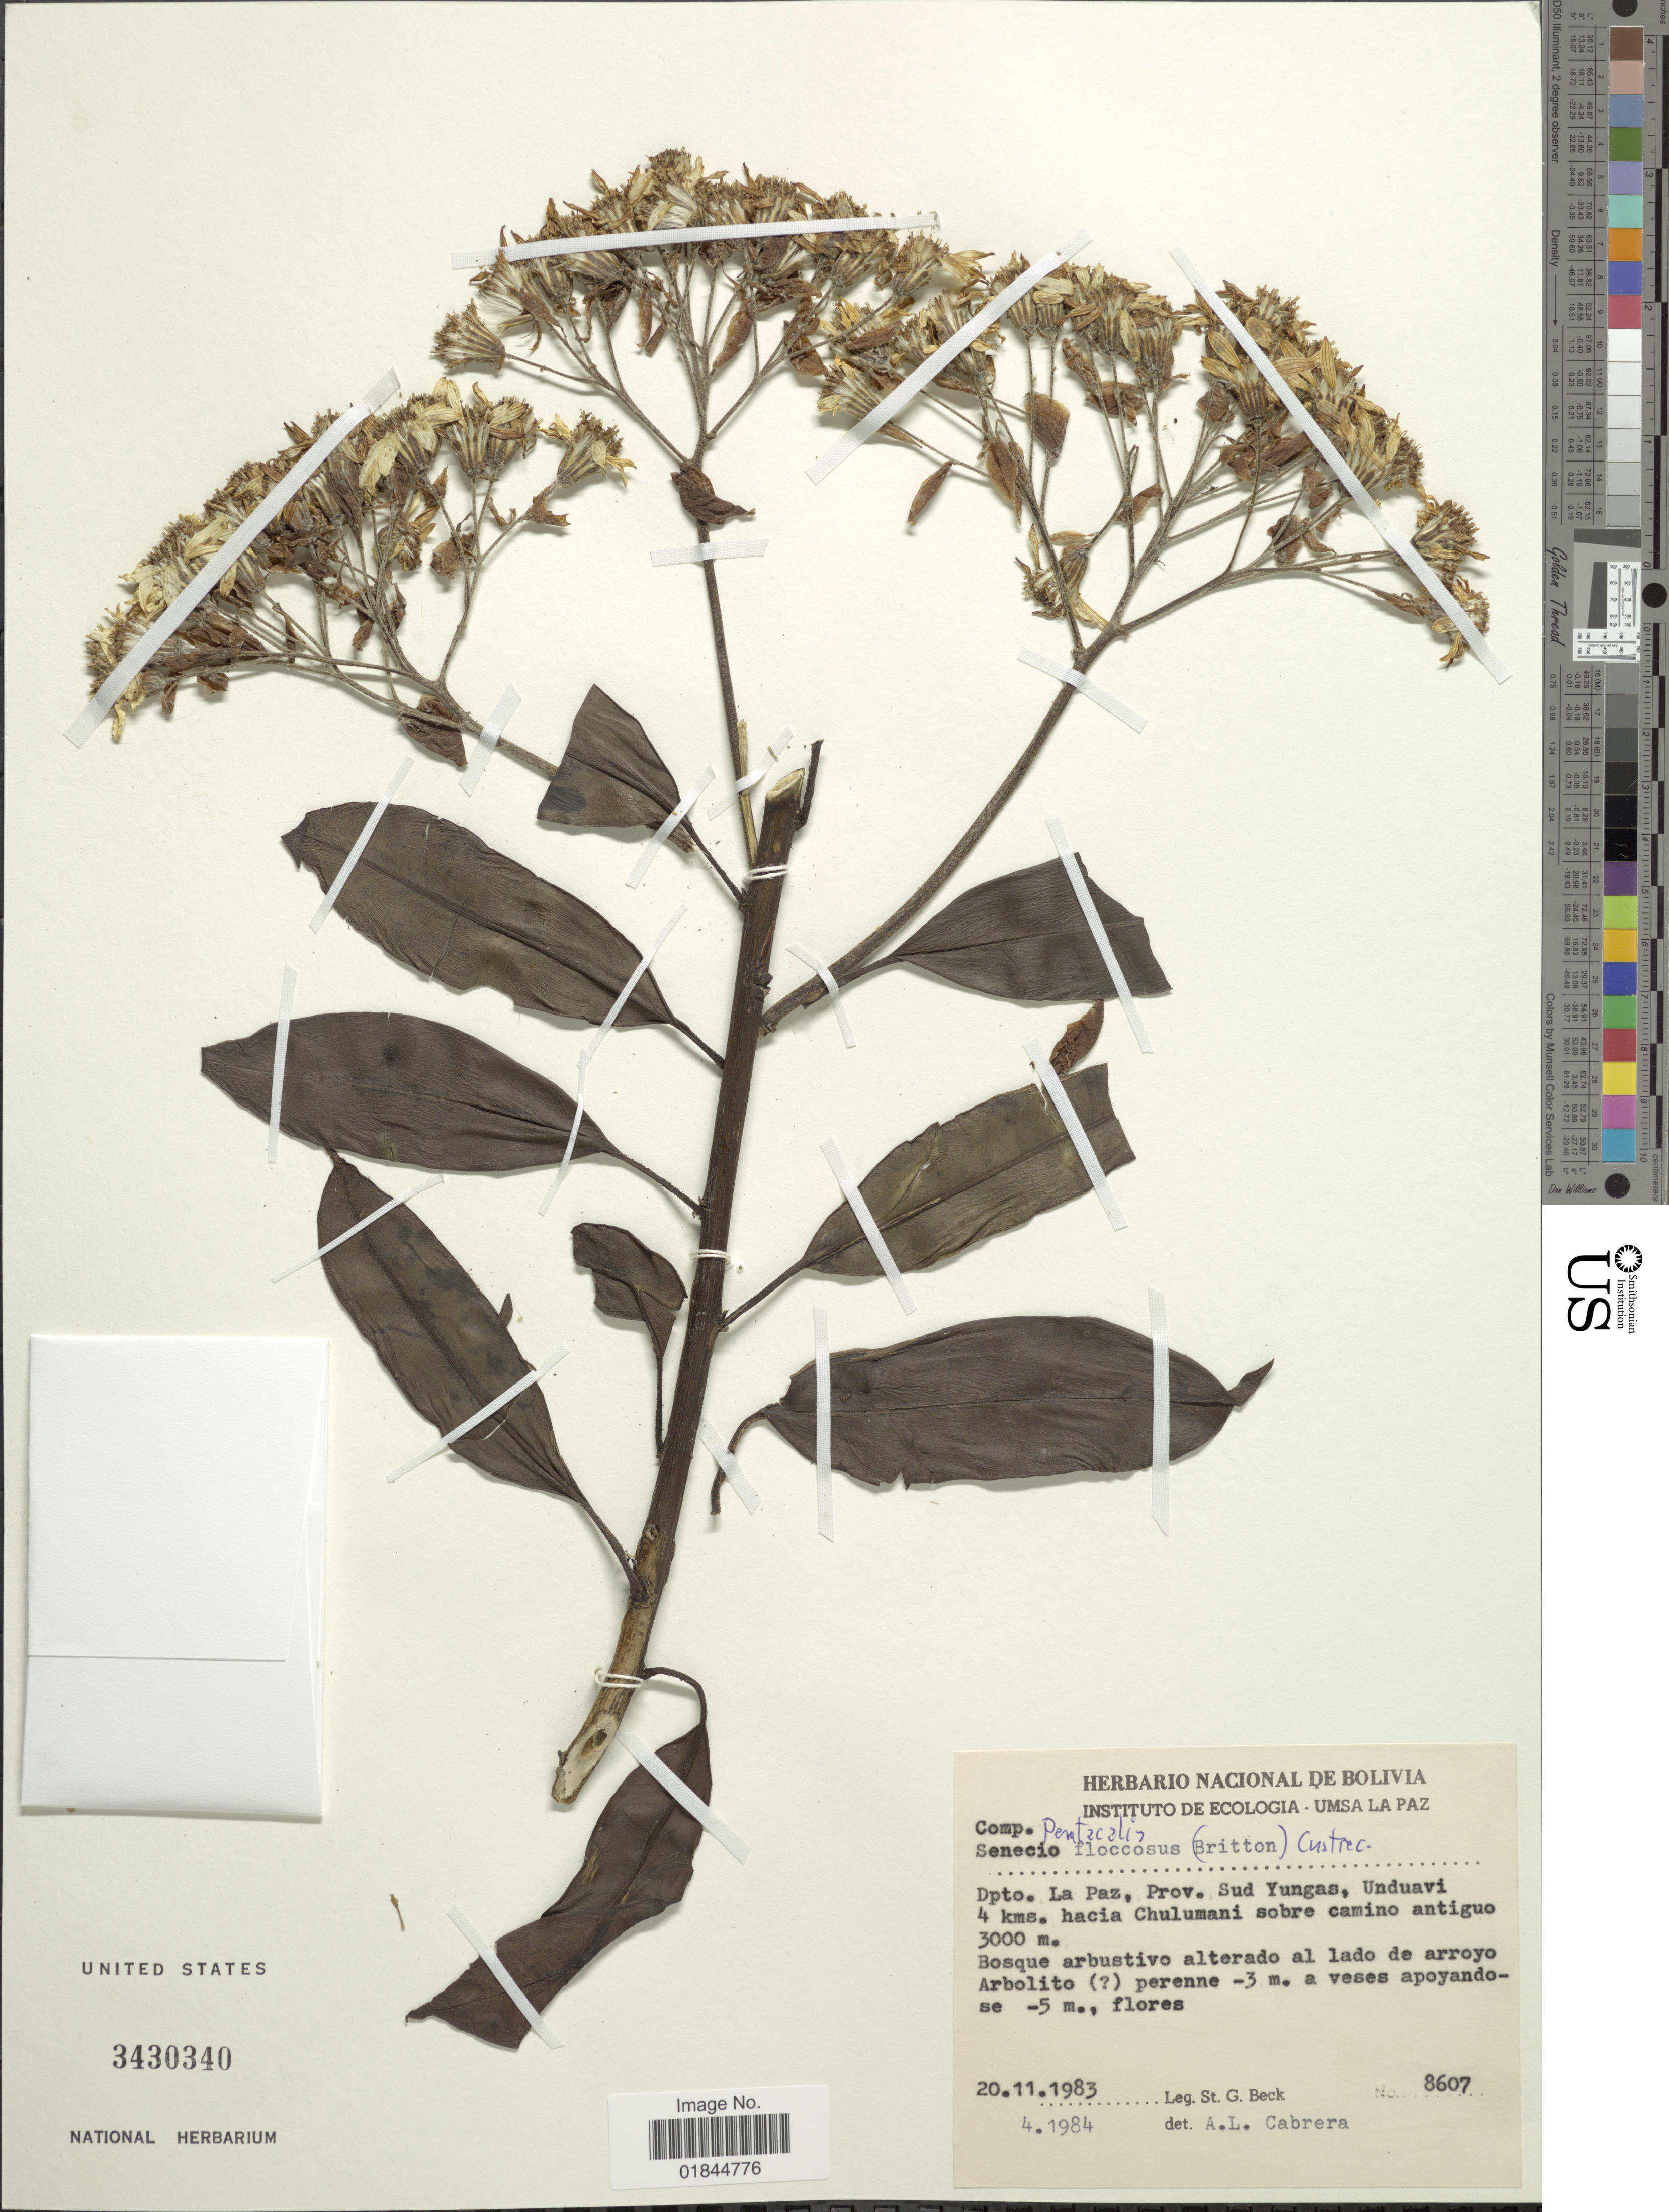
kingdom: Plantae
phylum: Tracheophyta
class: Magnoliopsida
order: Asterales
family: Asteraceae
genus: Pentacalia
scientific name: Pentacalia floccosa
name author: (Britton) Cuatrec.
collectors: S. G. Beck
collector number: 8607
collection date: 1983-11-20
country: Bolivia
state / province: La Paz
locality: Dpto. La Paz, Prov. Sud Yungas, Unduavi 4 kms. hacia Chulumani sobre camino antiguo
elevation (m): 3000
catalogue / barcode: US 3430340